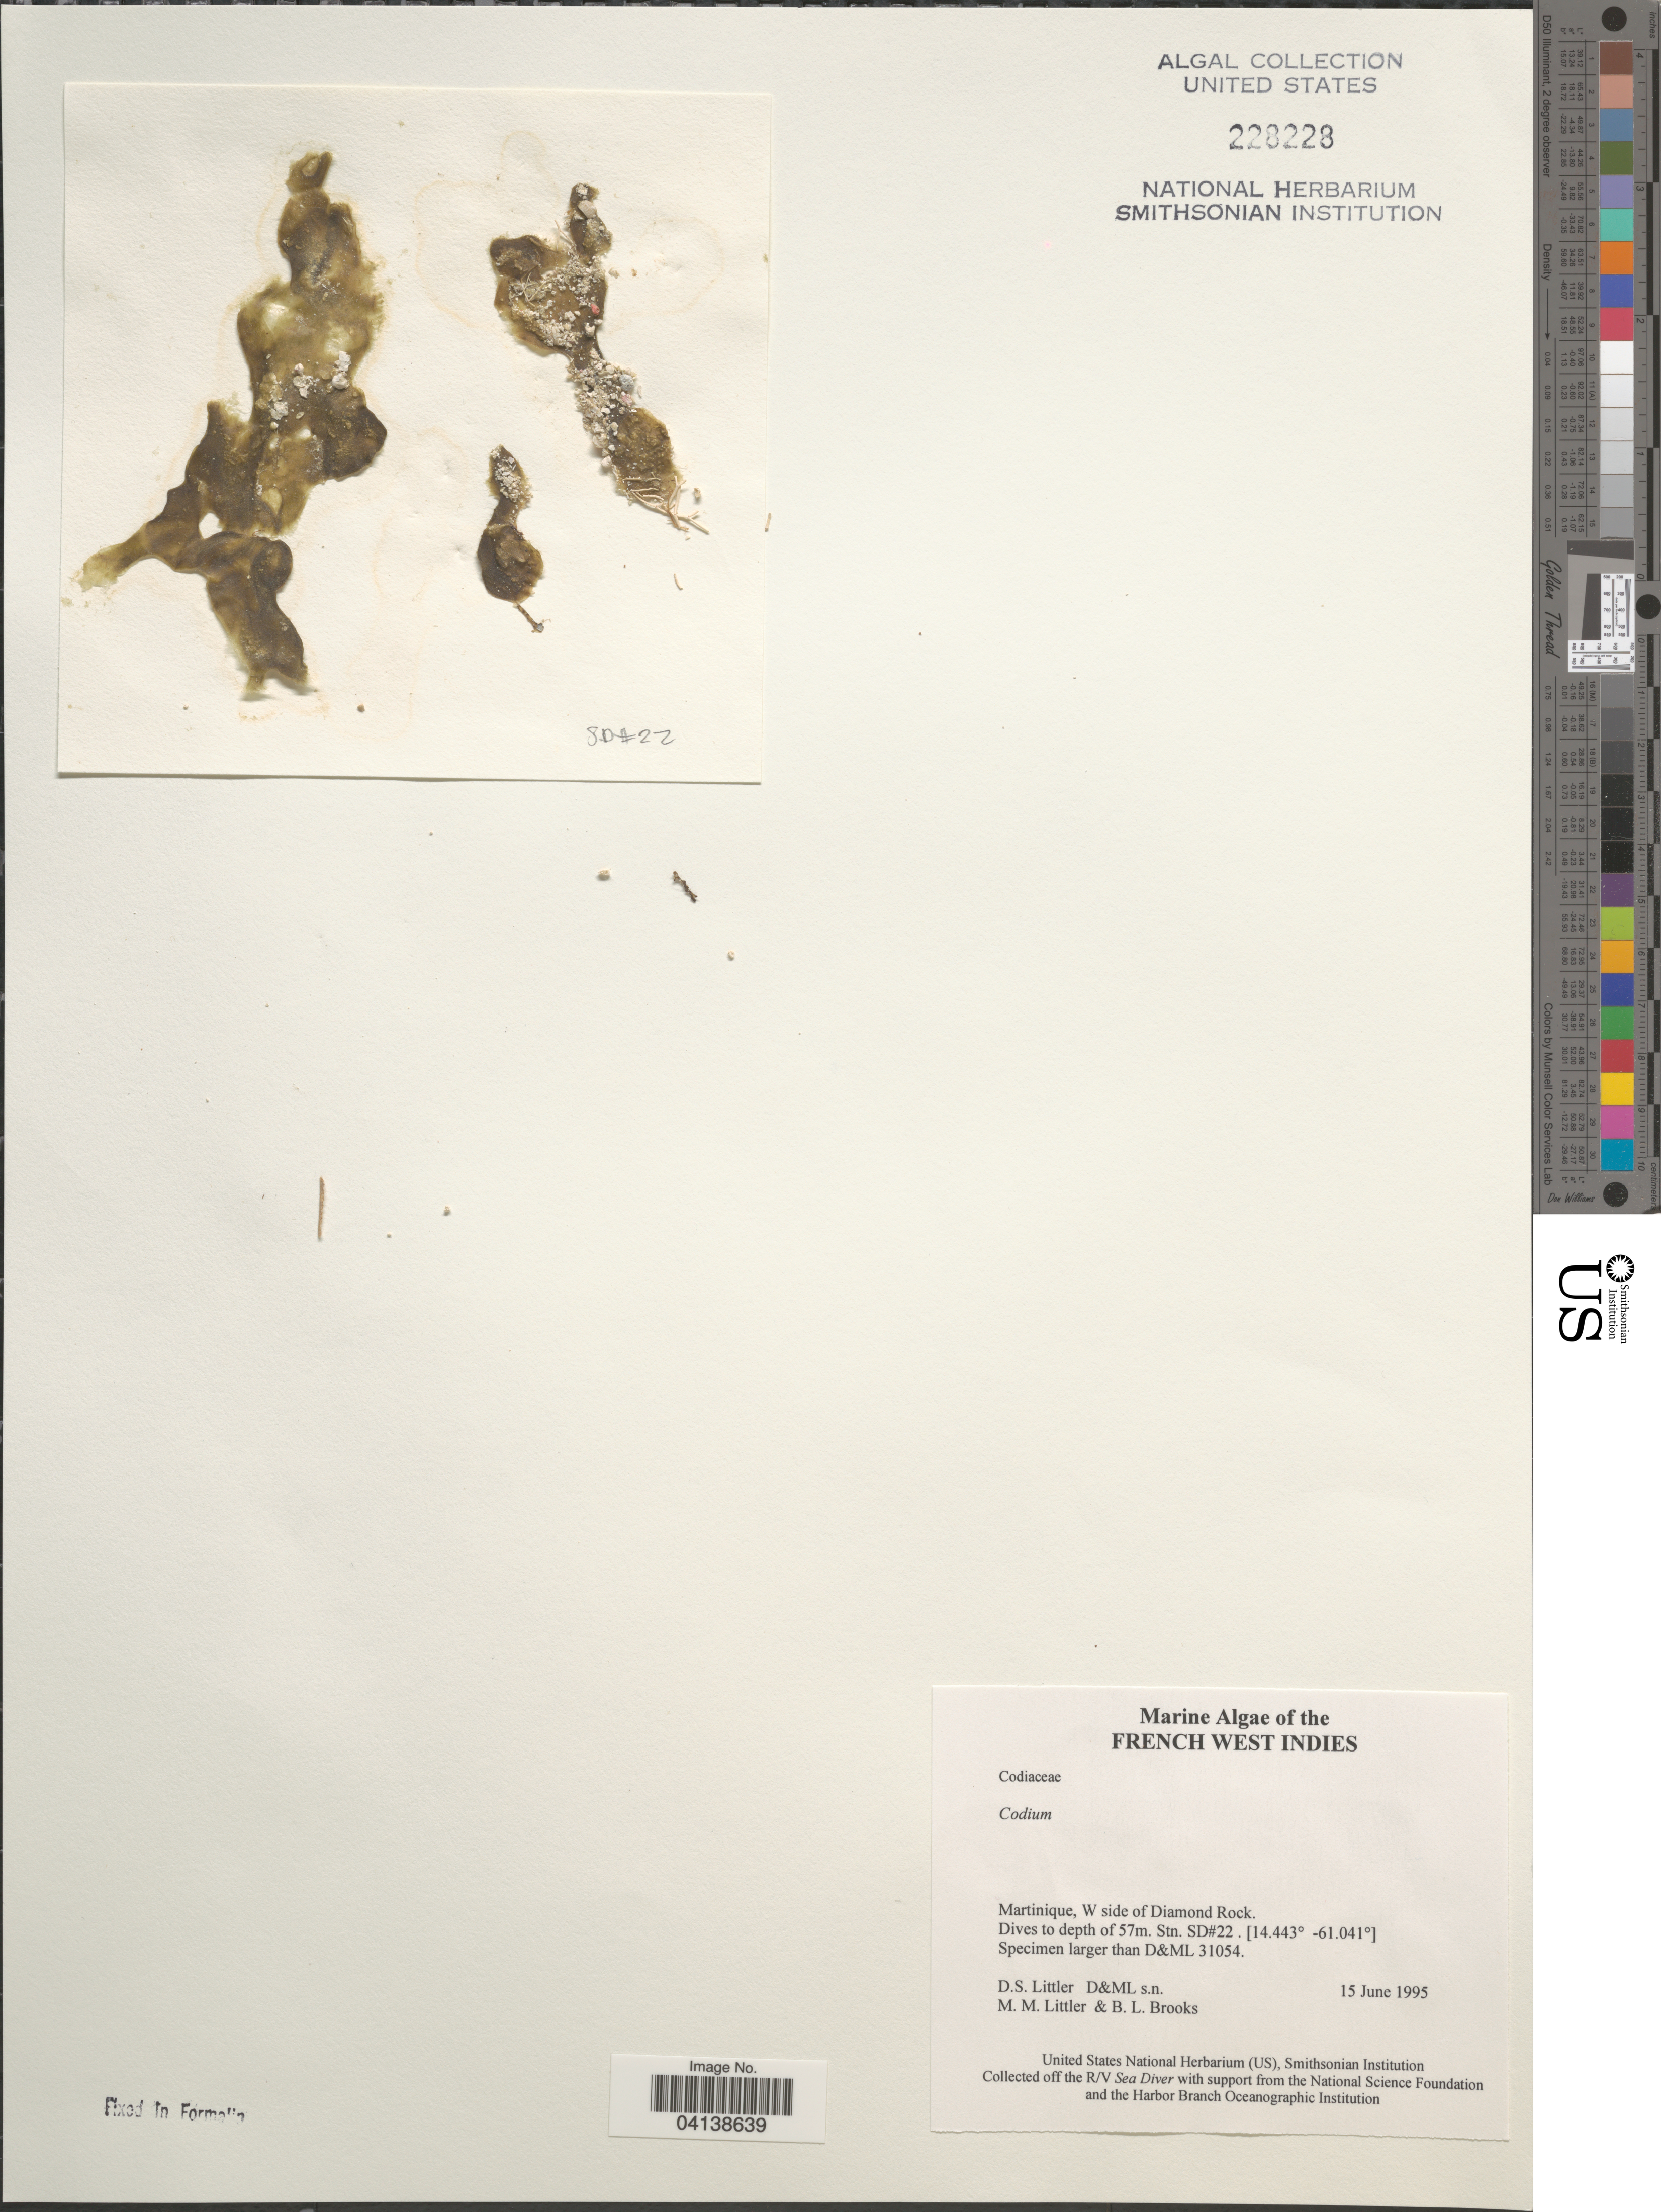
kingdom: Plantae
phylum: Chlorophyta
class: Ulvophyceae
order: Bryopsidales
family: Codiaceae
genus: Codium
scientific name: Codium sp.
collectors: D. S. Littler & B. Brooks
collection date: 1995-06-15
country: Martinique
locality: French West Indies. W side of Diamond Rock. Stn. SD#22.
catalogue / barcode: US 228228